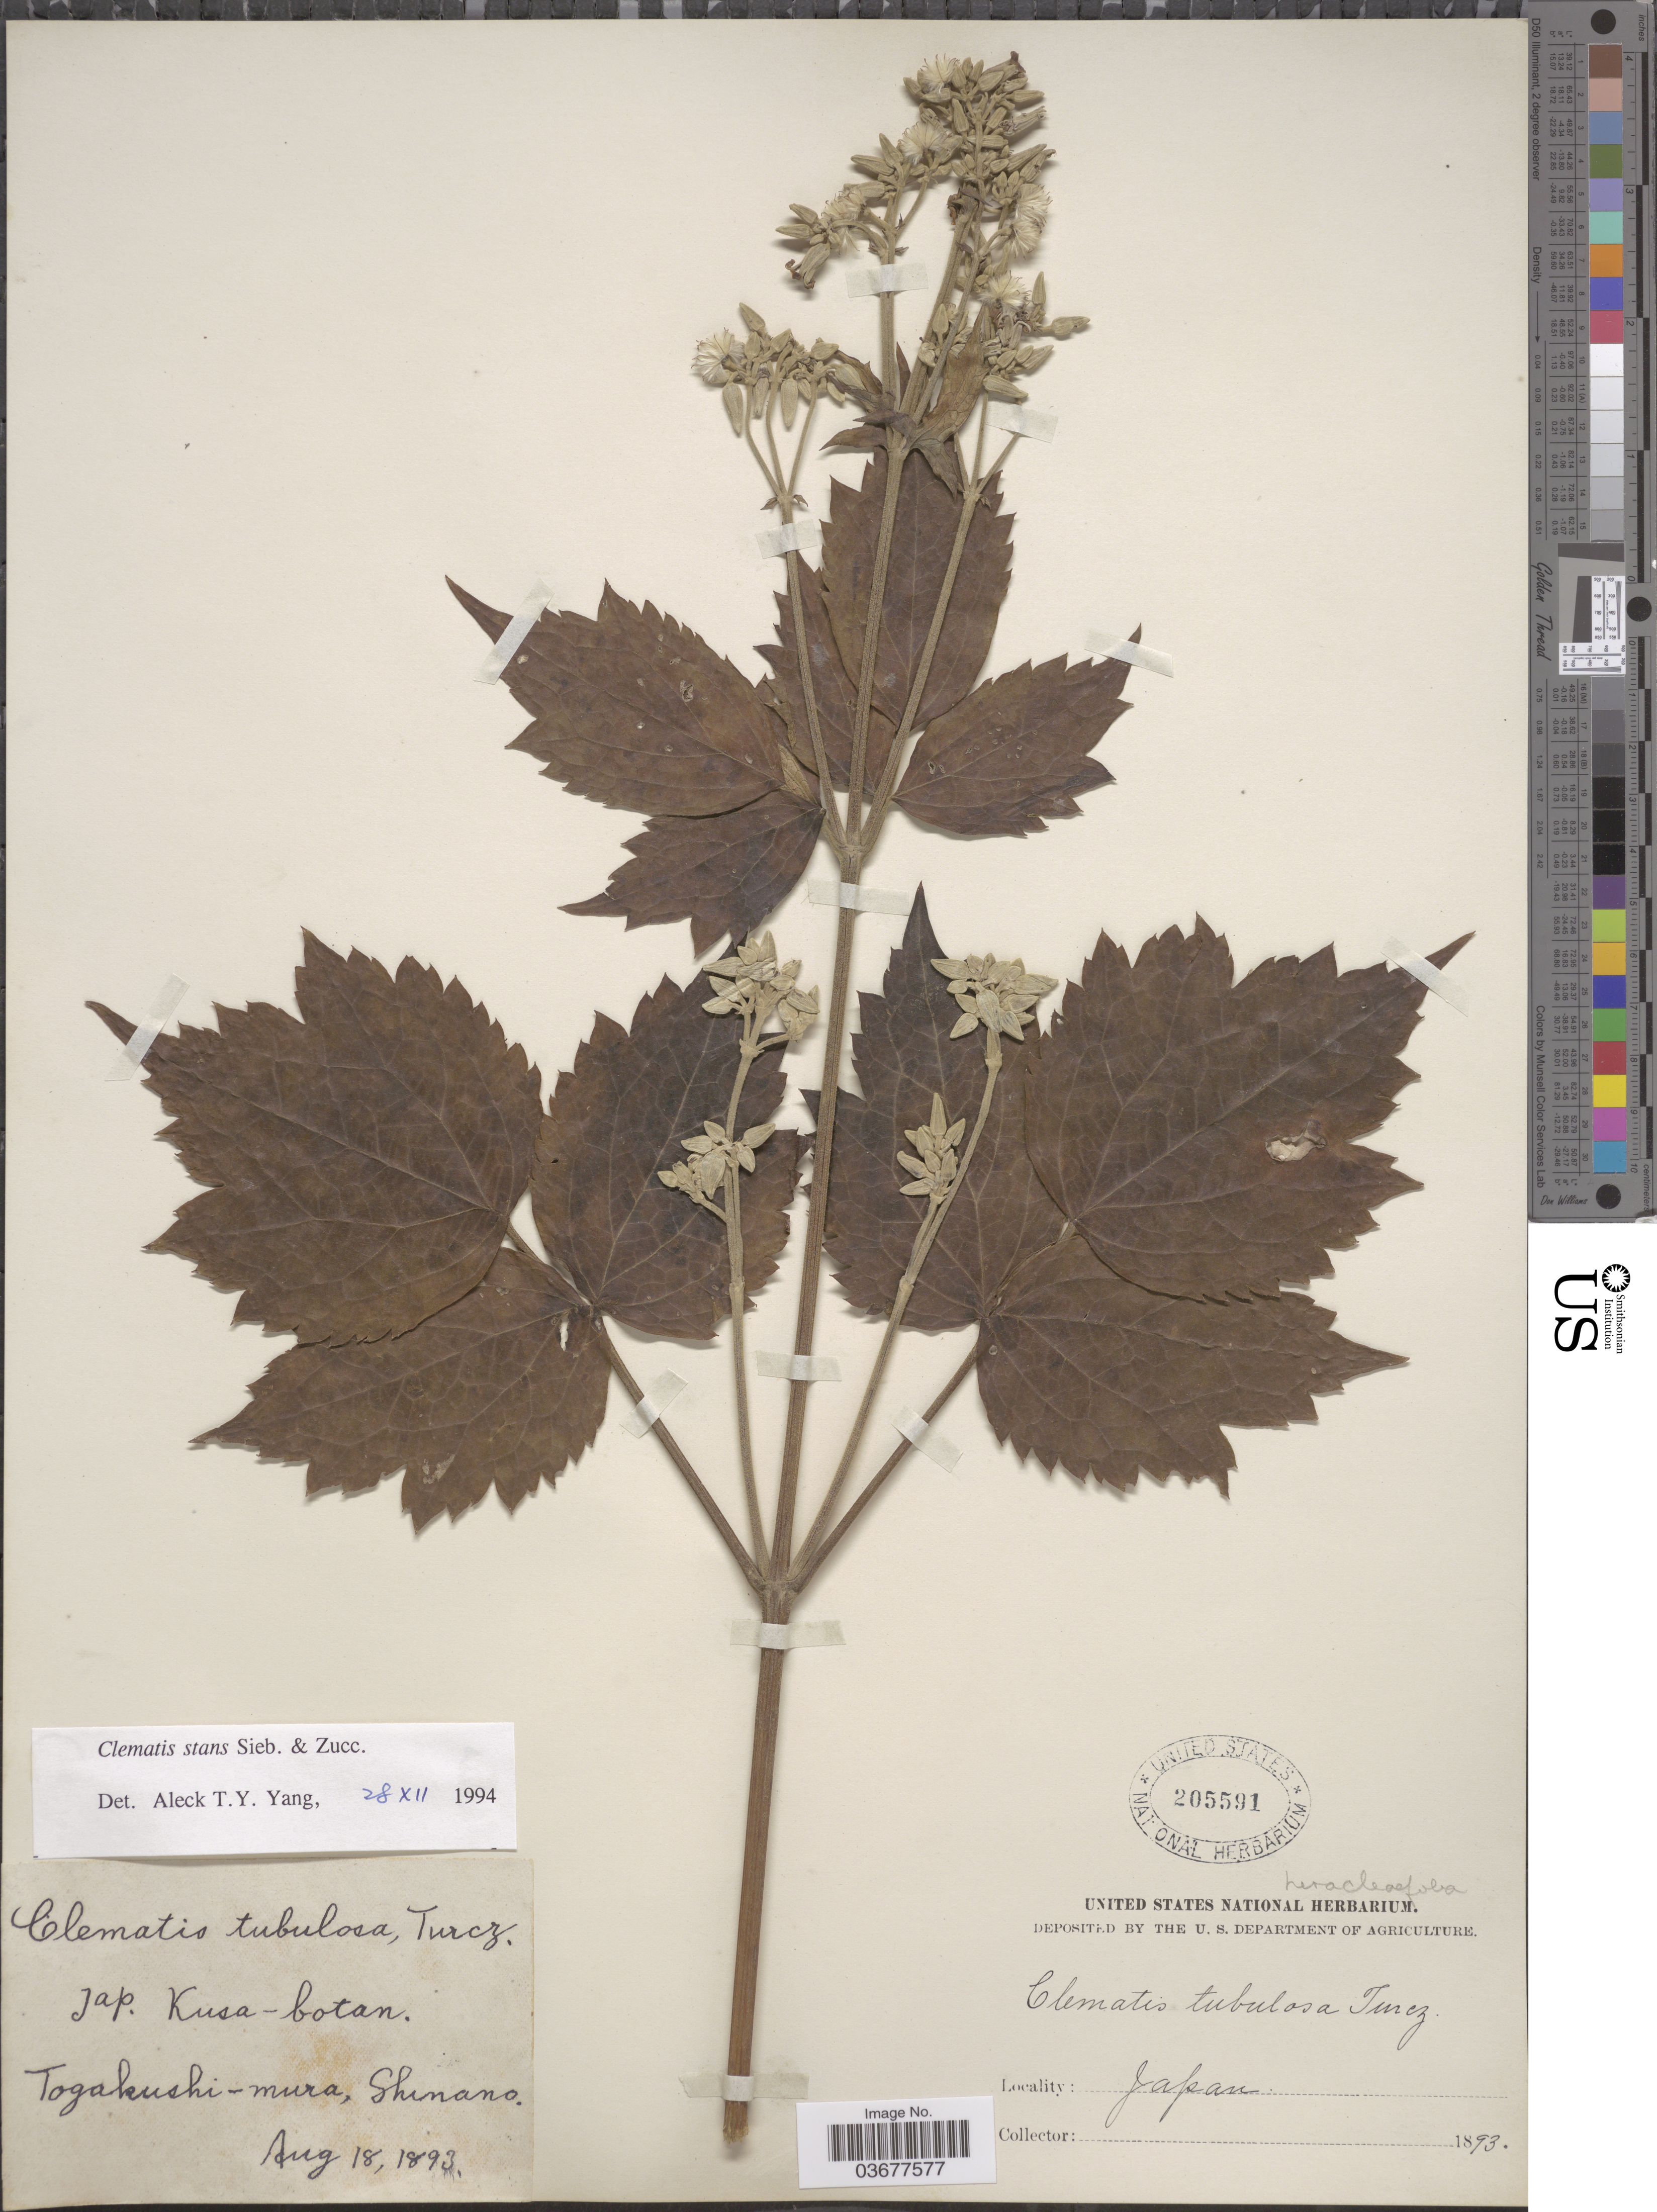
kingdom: Plantae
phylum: Tracheophyta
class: Magnoliopsida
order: Ranunculales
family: Ranunculaceae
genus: Clematis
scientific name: Clematis stans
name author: Siebold & Zucc.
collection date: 1893-08-18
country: Japan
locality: Togakushi-mura, Shinano.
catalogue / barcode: US 205591